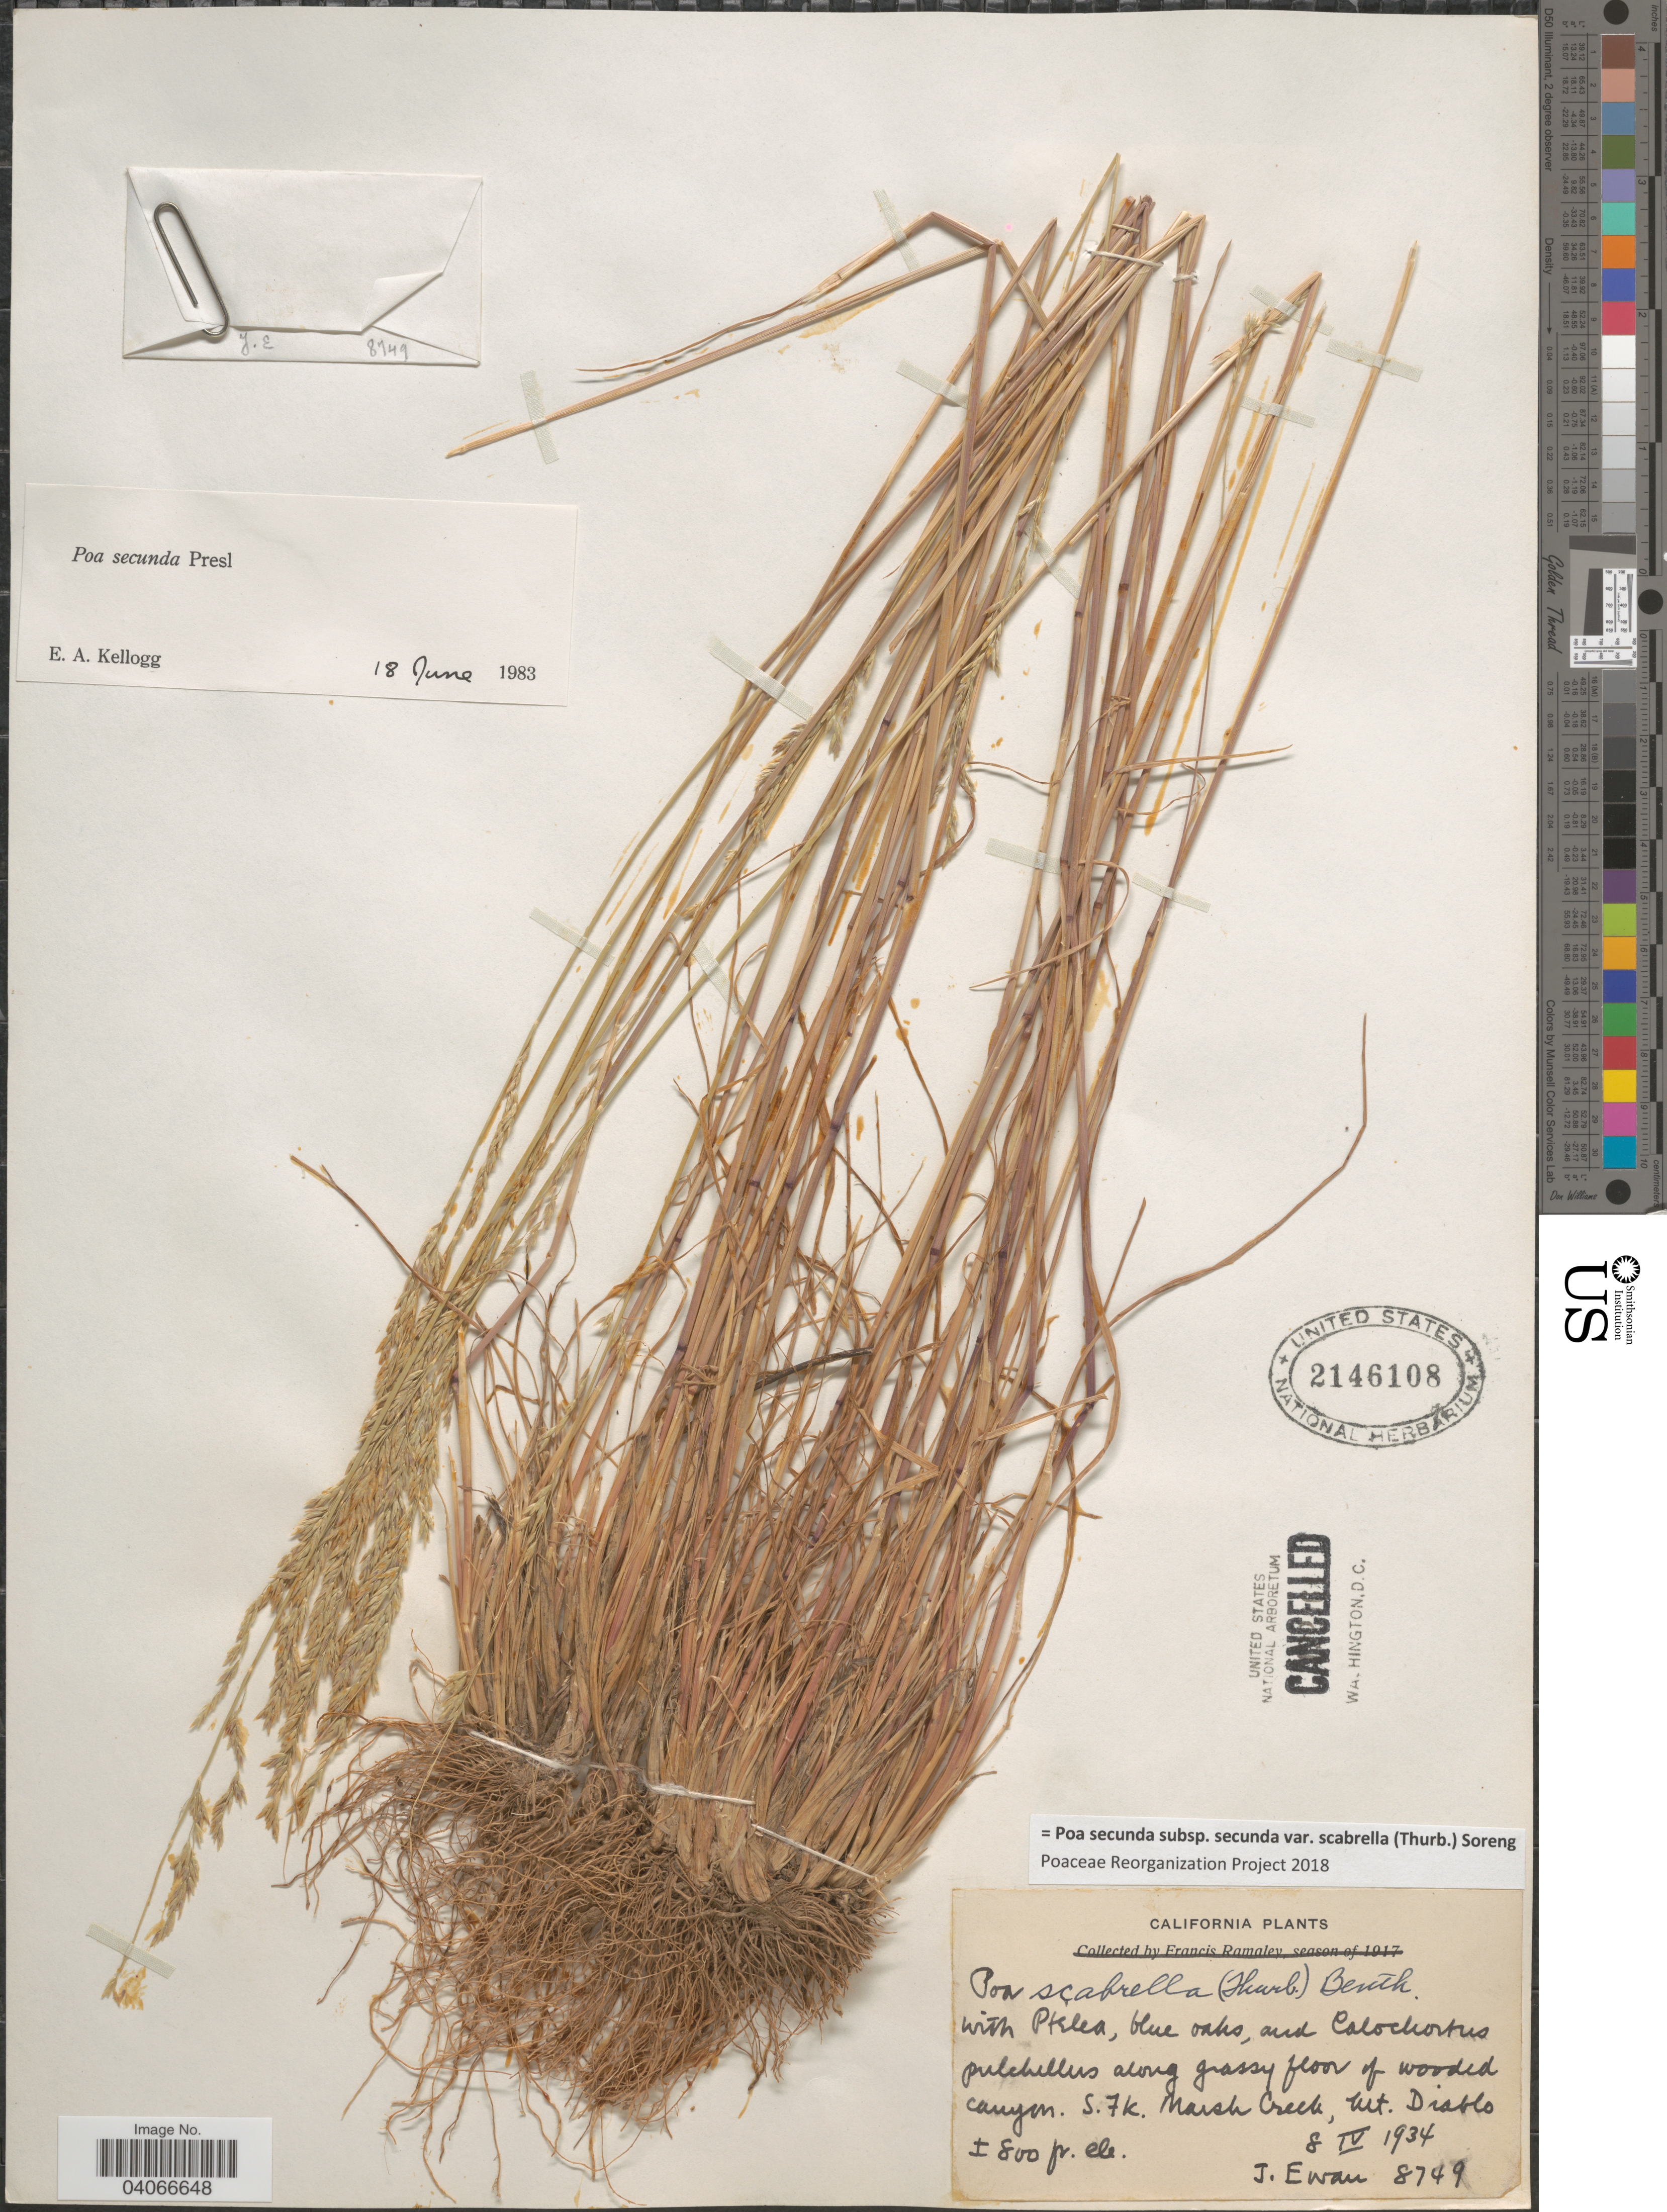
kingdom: Plantae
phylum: Tracheophyta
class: Liliopsida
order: Poales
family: Poaceae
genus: Poa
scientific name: Poa secunda subsp. secunda var. scabrella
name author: (Thurb.) Soreng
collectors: J. A. Ewan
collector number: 8749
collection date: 1934-04-08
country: United States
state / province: California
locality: Along grassy floor of wooded canyon. S.Fk. Marsh Creek, Mt. Diablo.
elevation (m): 244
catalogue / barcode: US 2146108